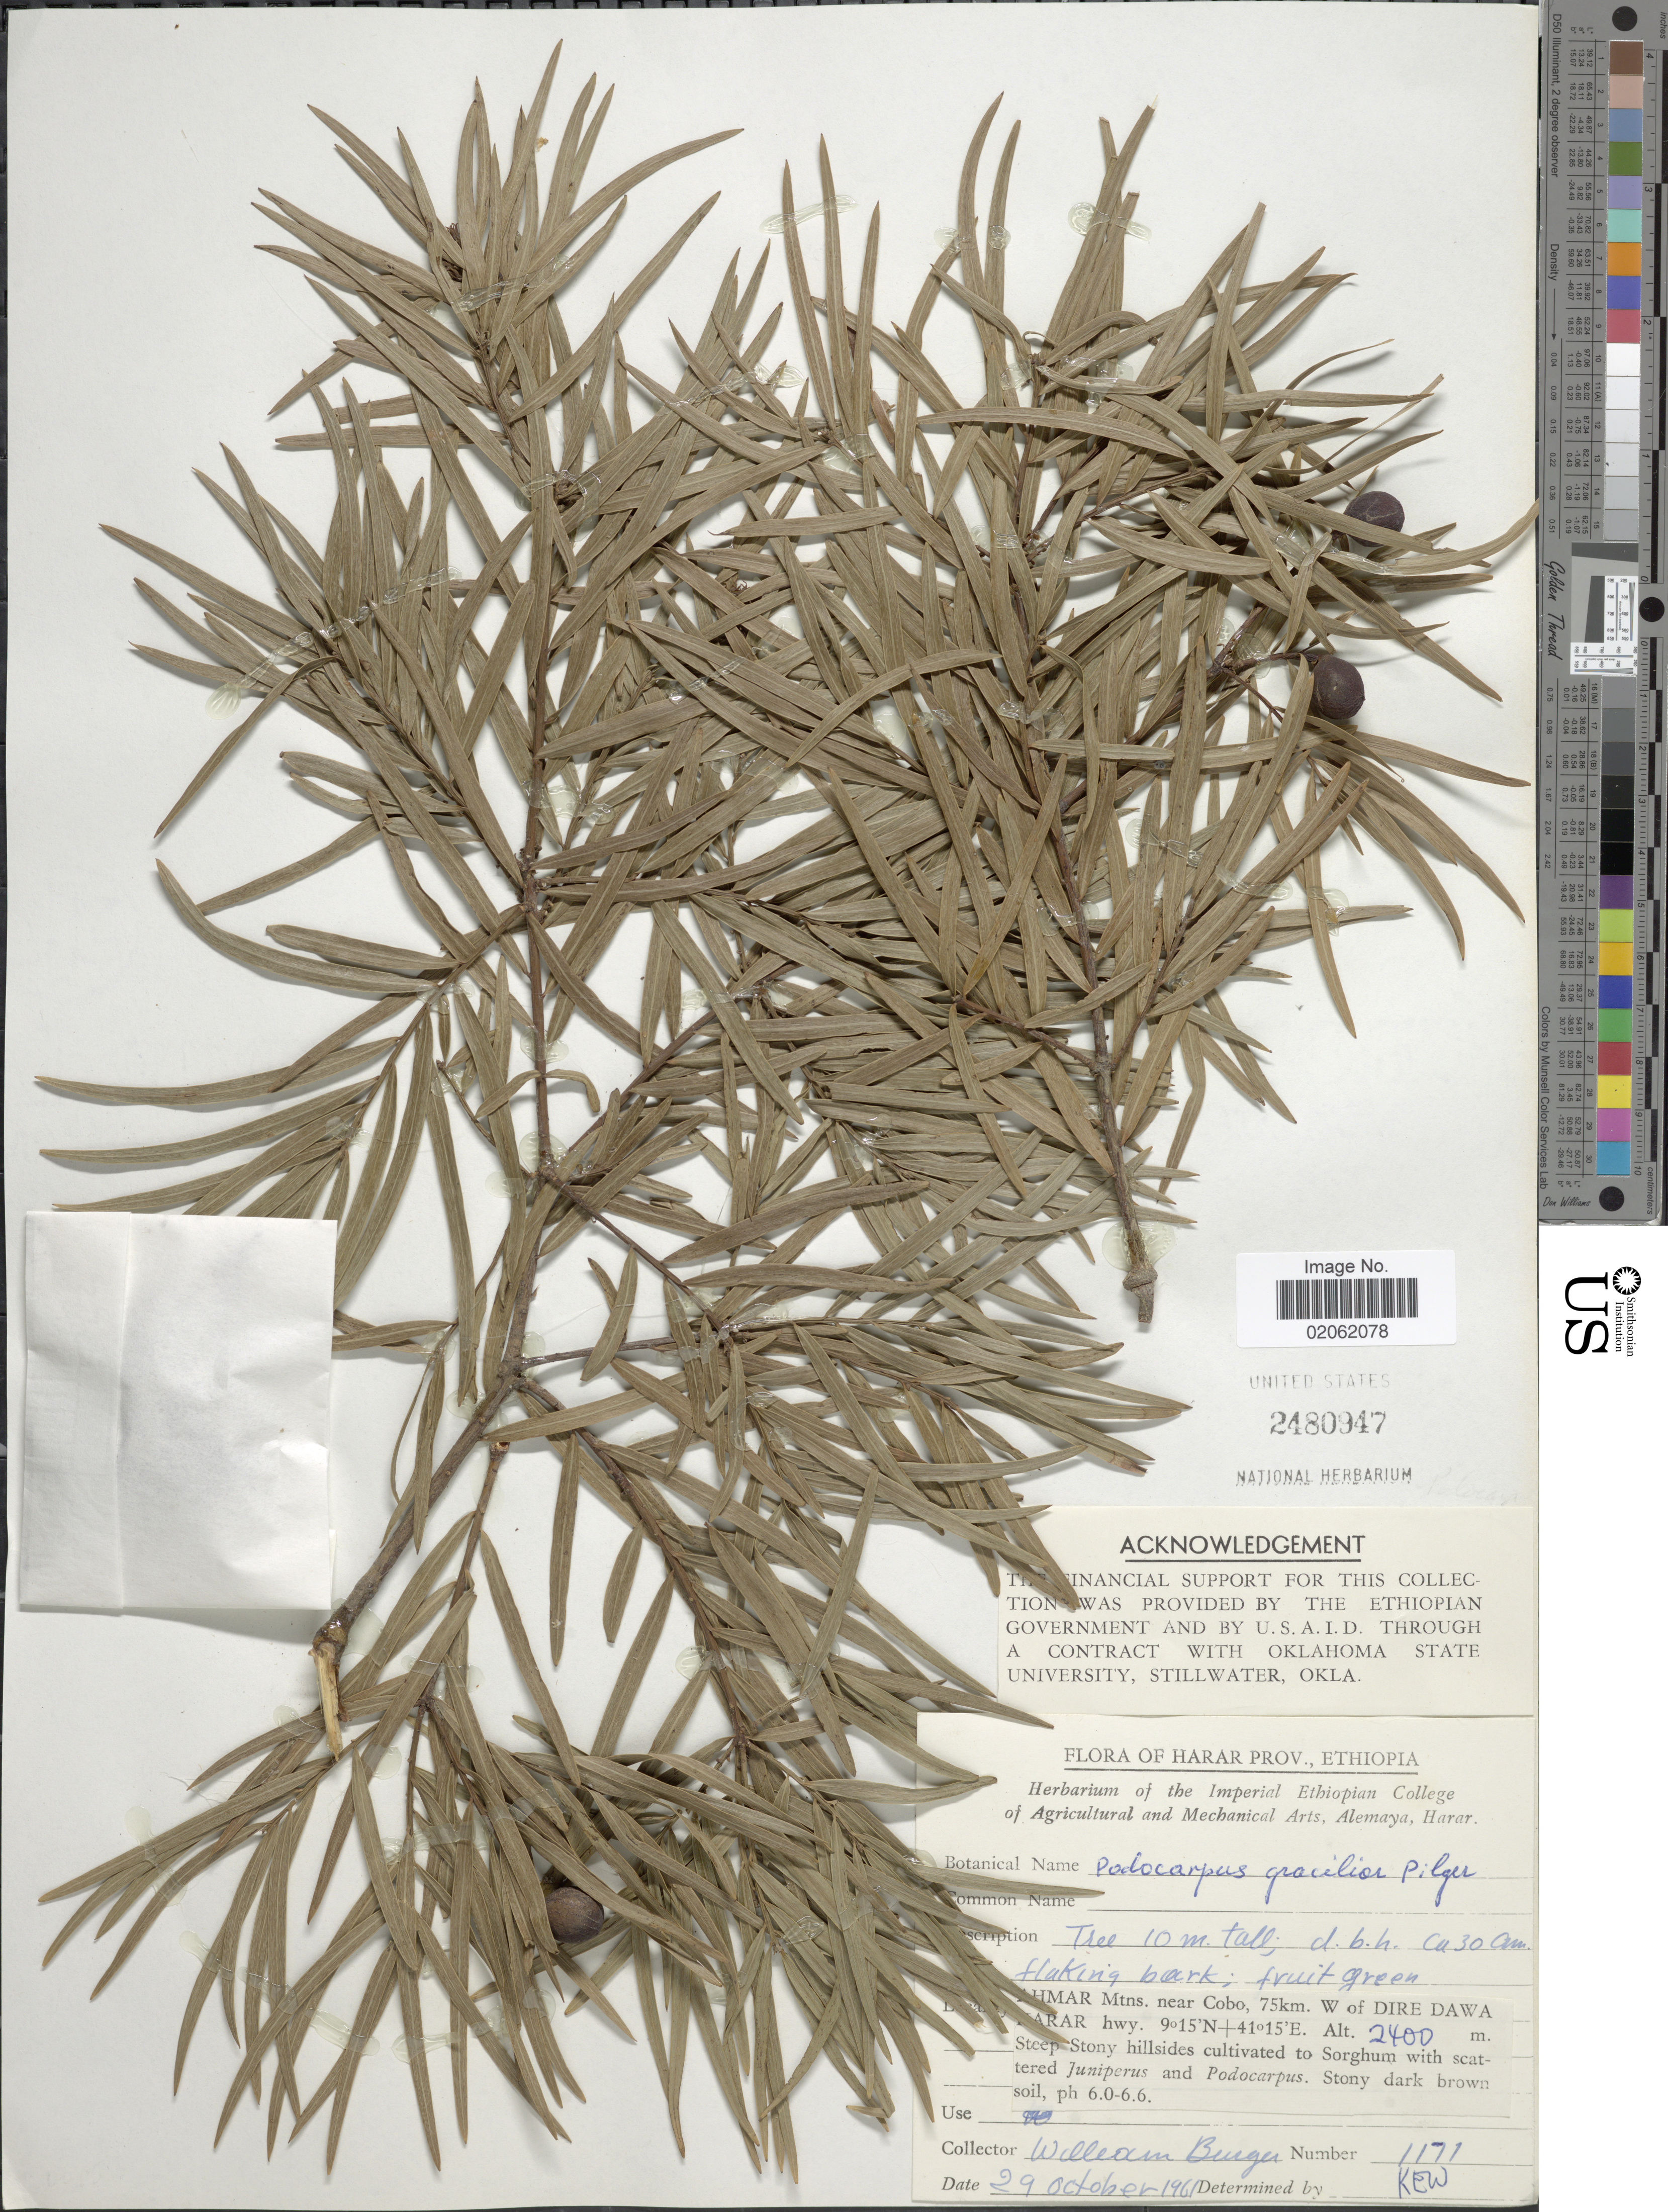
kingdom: Plantae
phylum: Tracheophyta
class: Pinopsida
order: Pinales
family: Podocarpaceae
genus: Podocarpus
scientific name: Podocarpus gracilior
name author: Pilg.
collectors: W. Burger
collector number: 1171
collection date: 1961-10-29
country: Ethiopia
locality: Harar Prov., [illegible text]mar Mtns, near Cobo, 75km W of Dire Dawa [illegible text]arar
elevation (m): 2400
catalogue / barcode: US 2480947